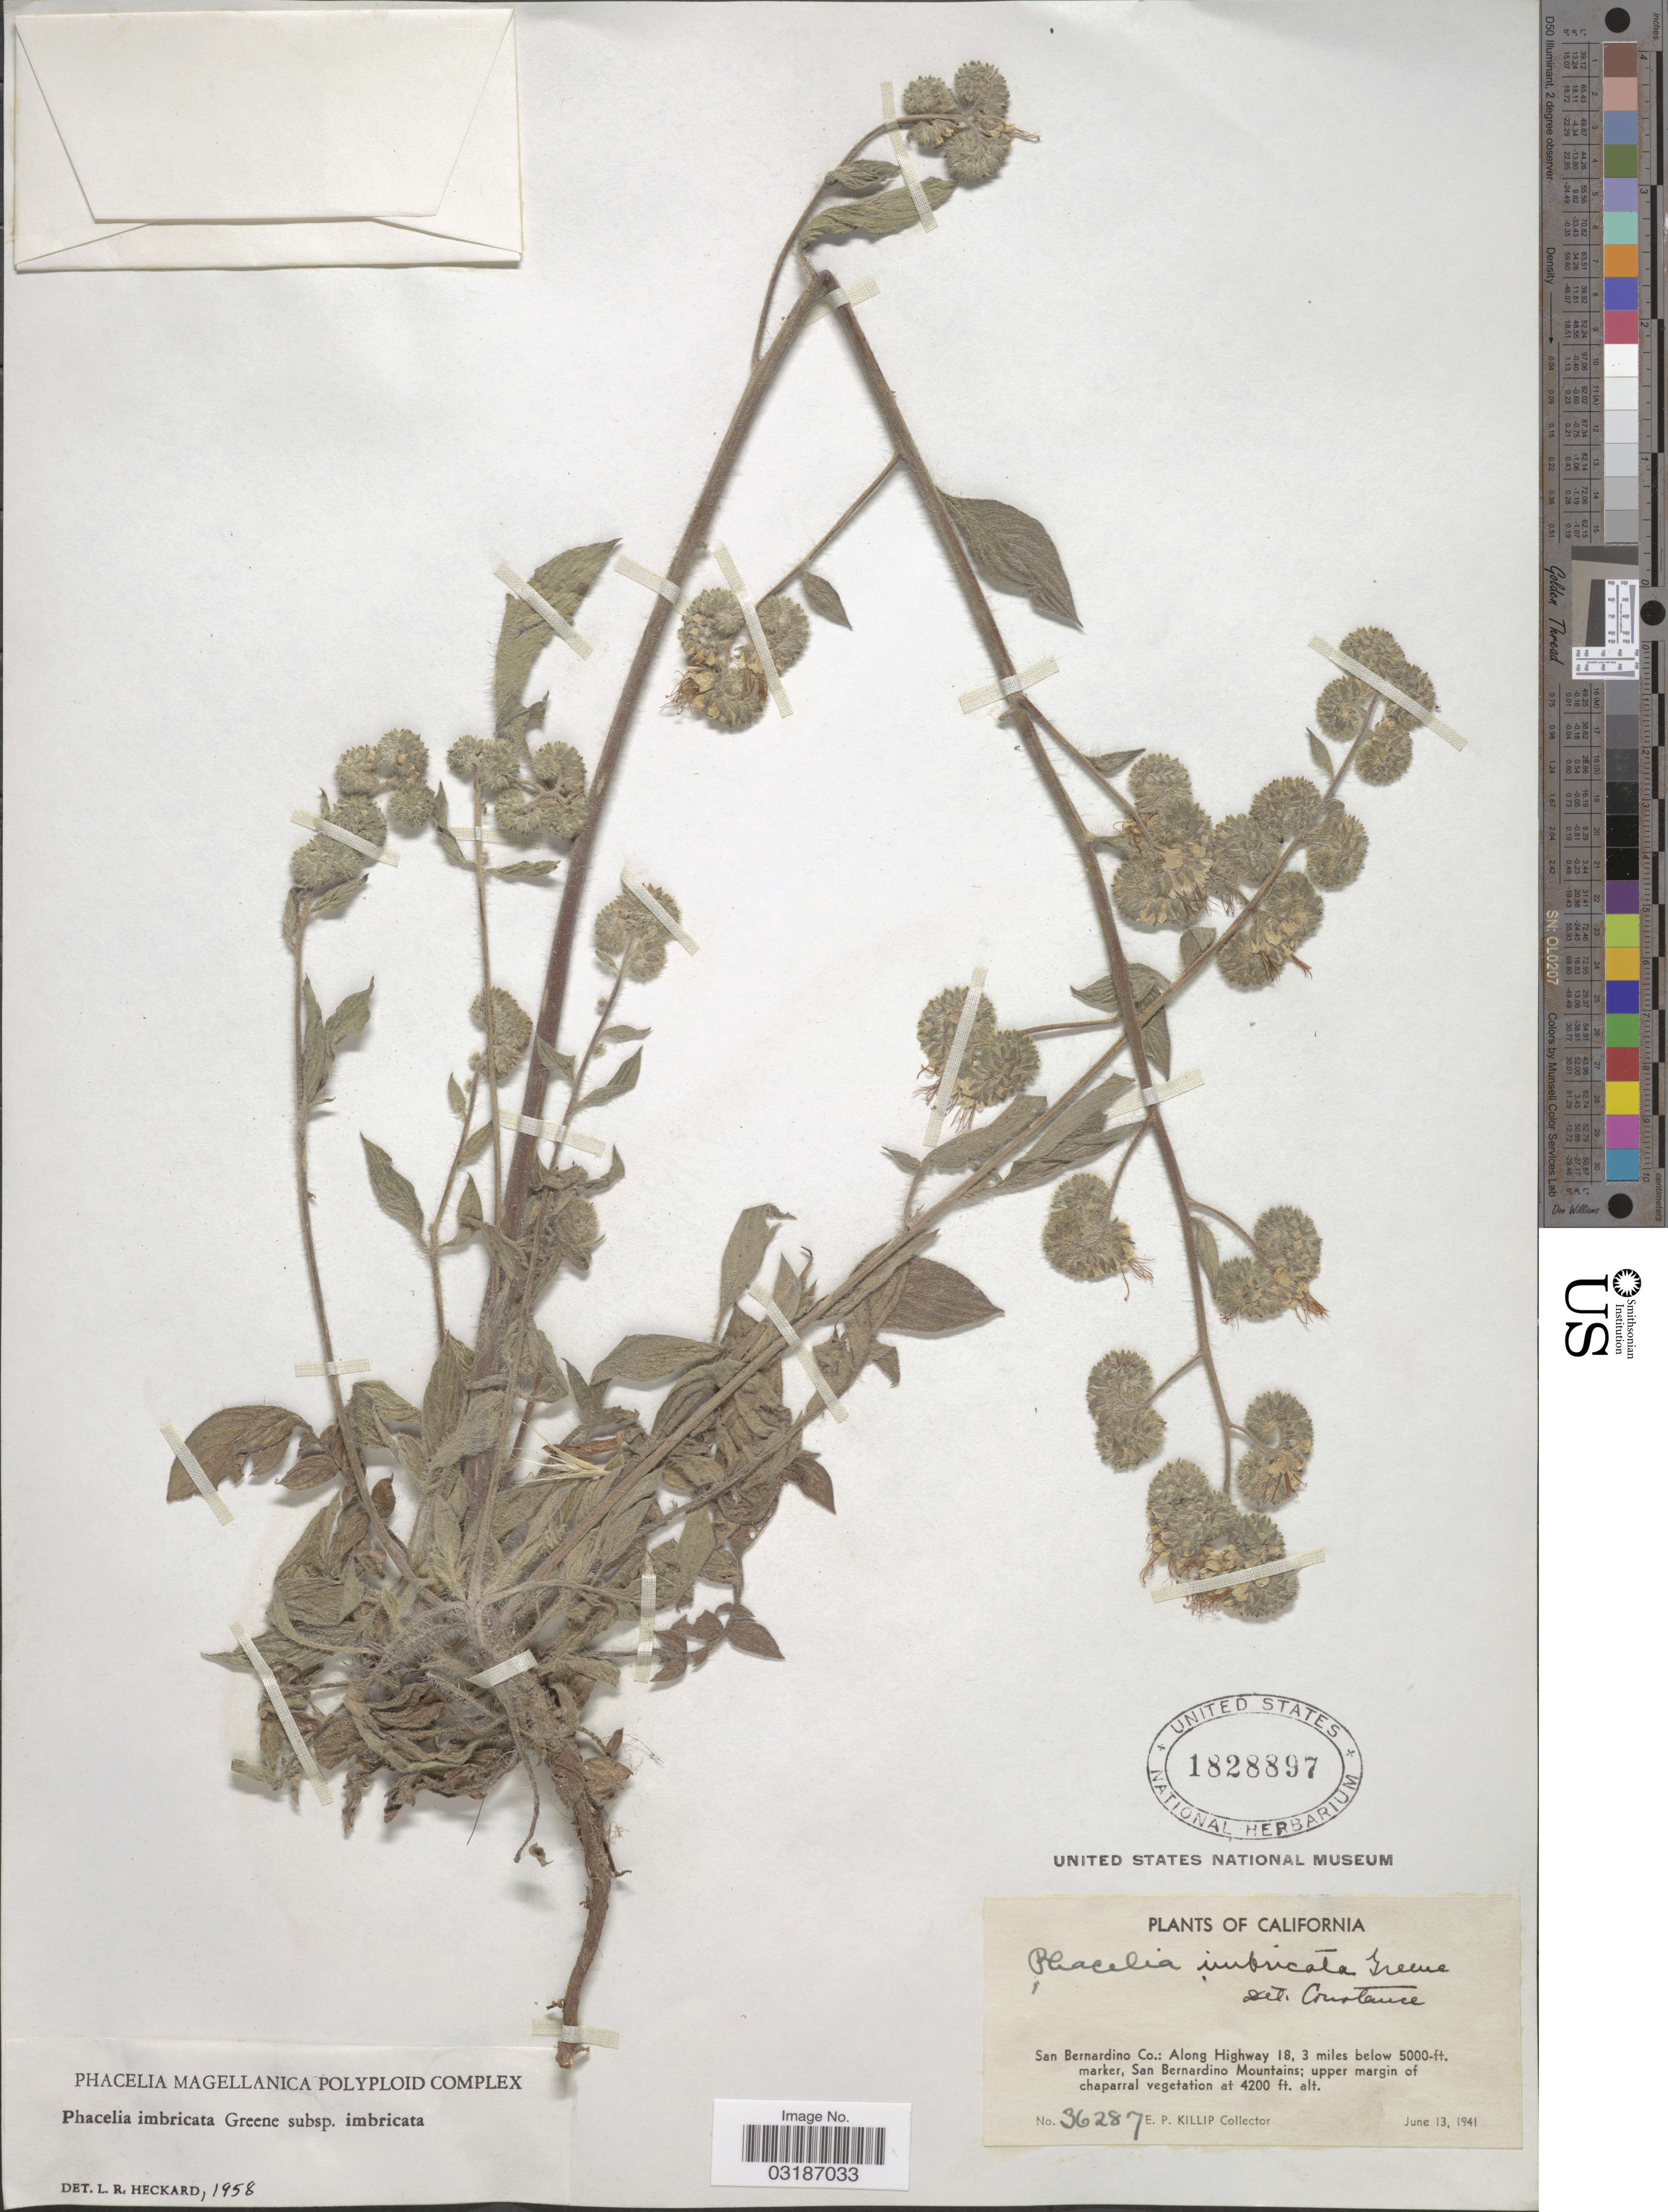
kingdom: Plantae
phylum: Tracheophyta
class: Magnoliopsida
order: Boraginales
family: Hydrophyllaceae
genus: Phacelia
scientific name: Phacelia imbricata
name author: Greene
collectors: E. P. Killip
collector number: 36287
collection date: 1941-06-13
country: United States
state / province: California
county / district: San Bernardino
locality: San Bernardino Co.: Along Highway 18, 3 miles, San Bernardino Mountains; upper margin of chaparral vegetation.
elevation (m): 1280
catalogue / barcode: US 1828897